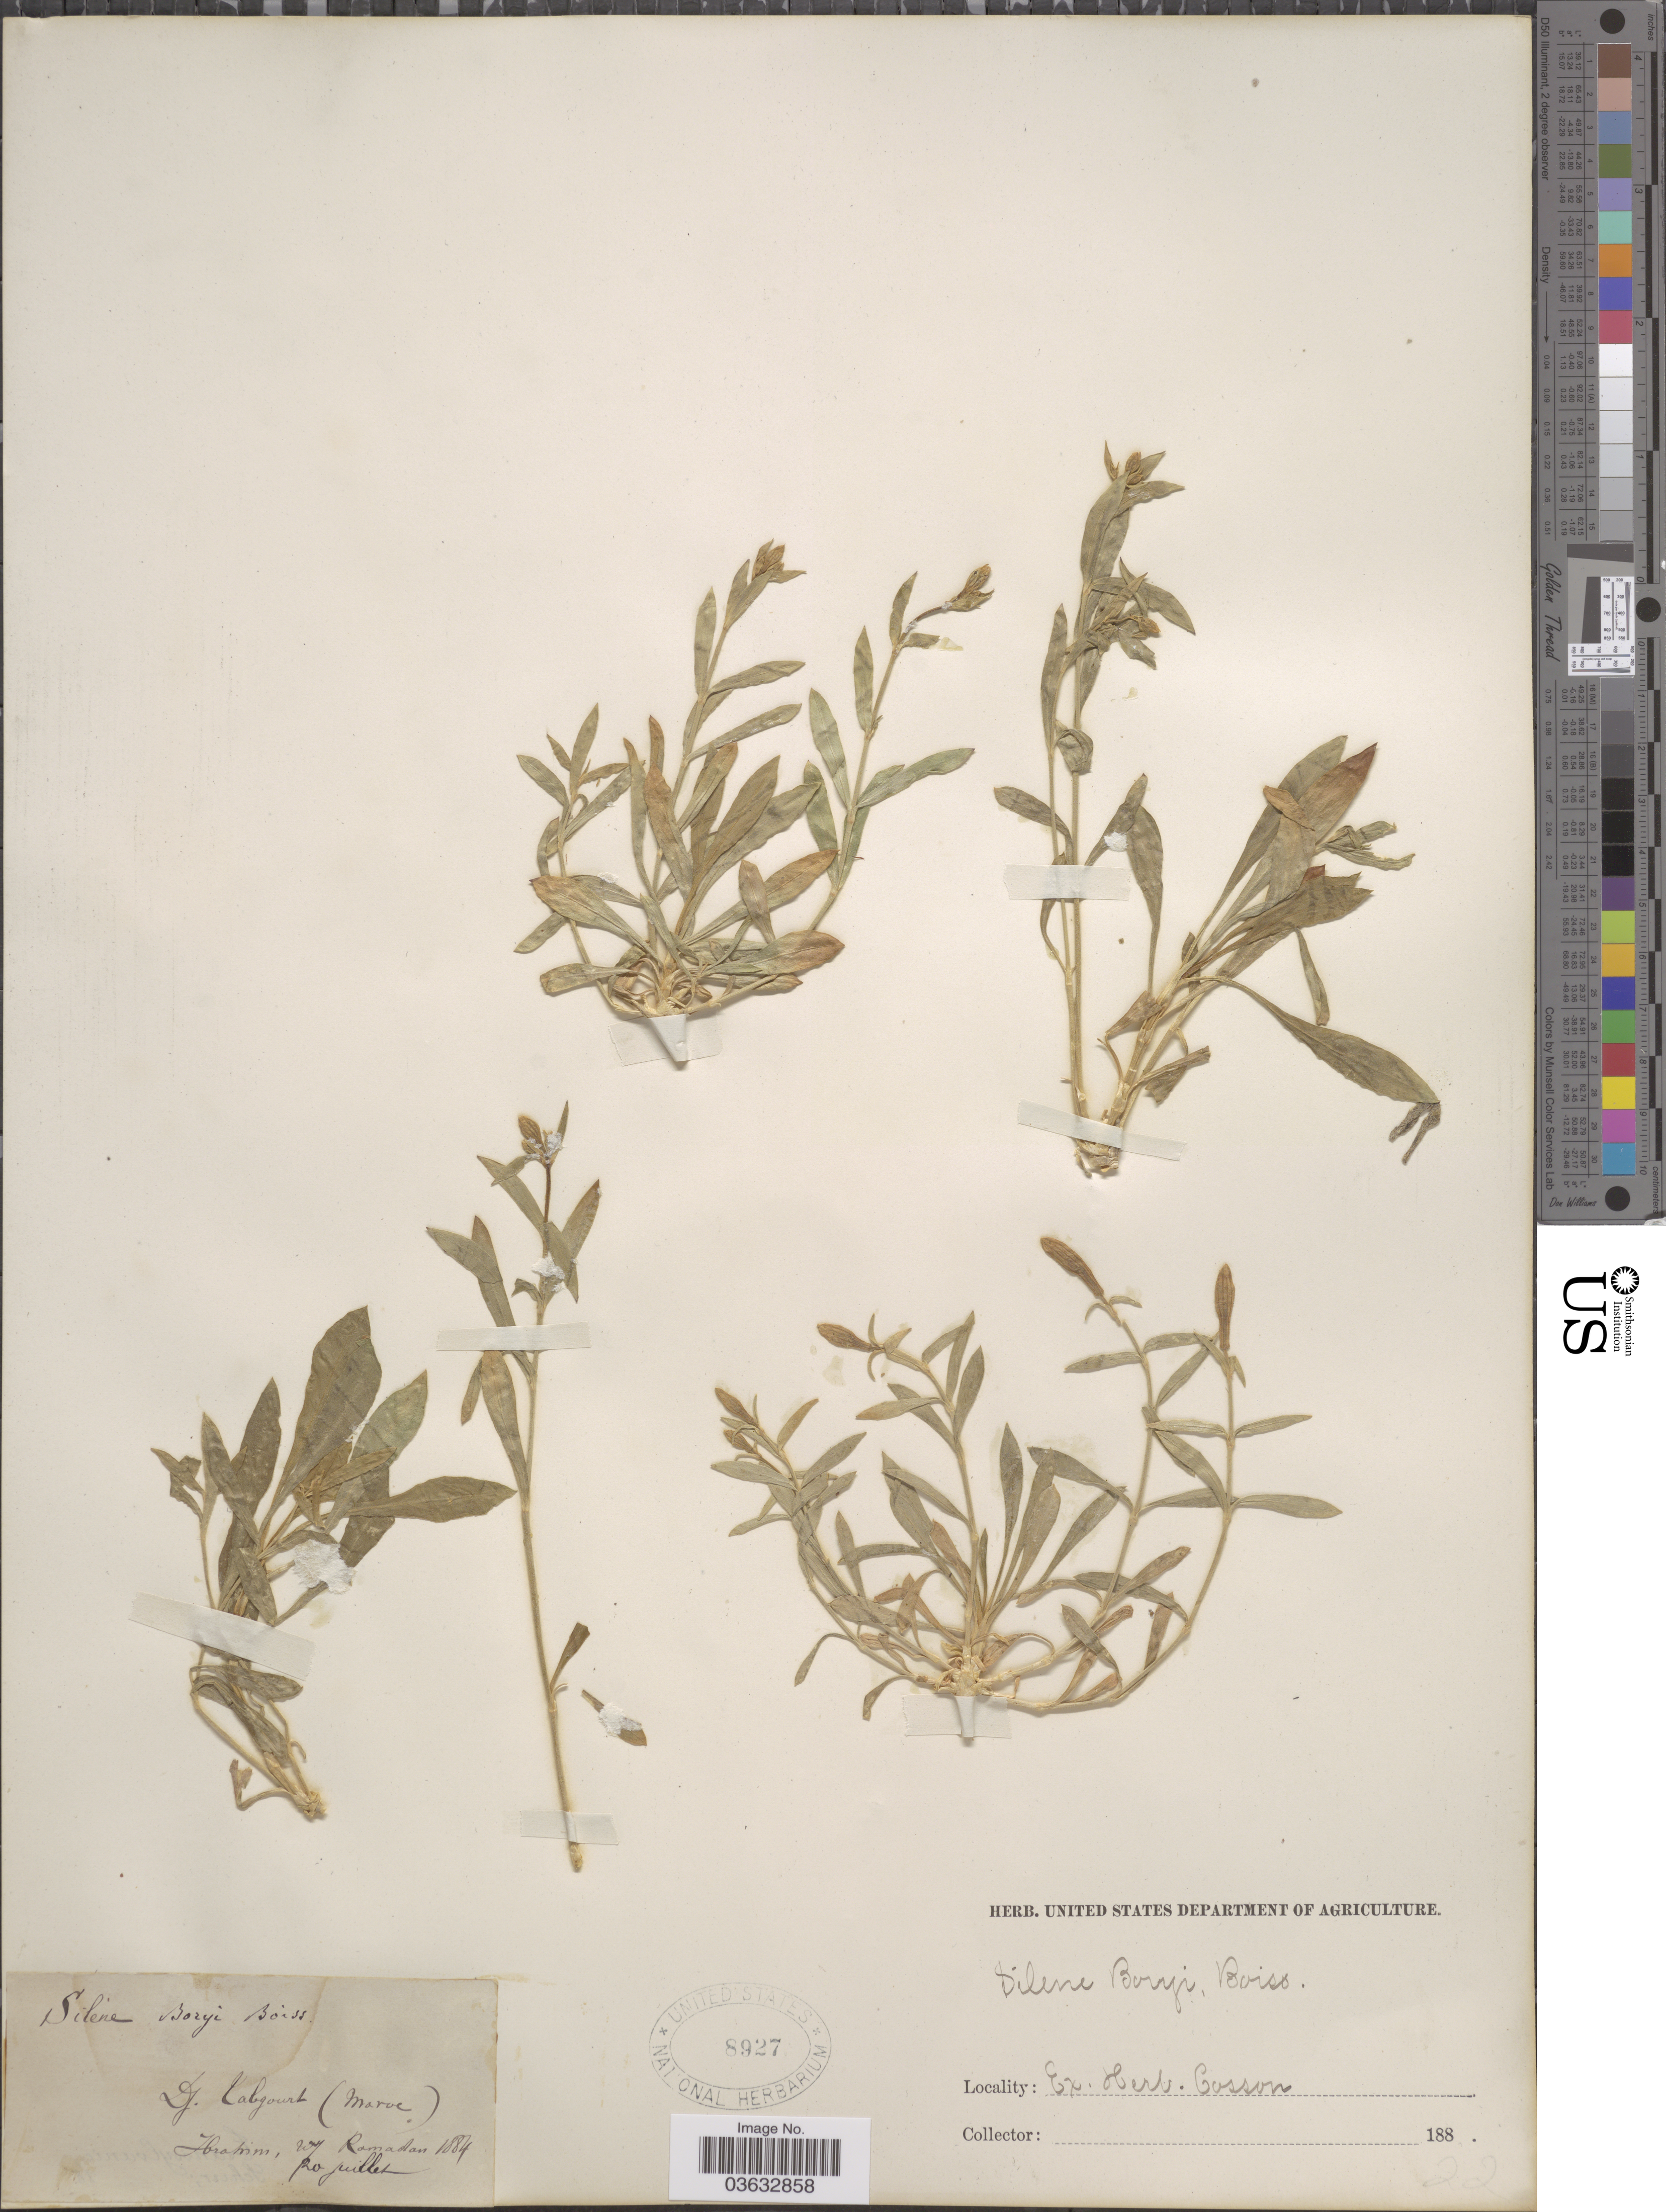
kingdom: Plantae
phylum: Tracheophyta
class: Magnoliopsida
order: Caryophyllales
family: Caryophyllaceae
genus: Silene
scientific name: Silene boryi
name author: Boiss.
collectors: -. Ibrahim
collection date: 1884-07-20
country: Morocco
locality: Dj. Tabgourt (Maroc).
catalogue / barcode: US 8927